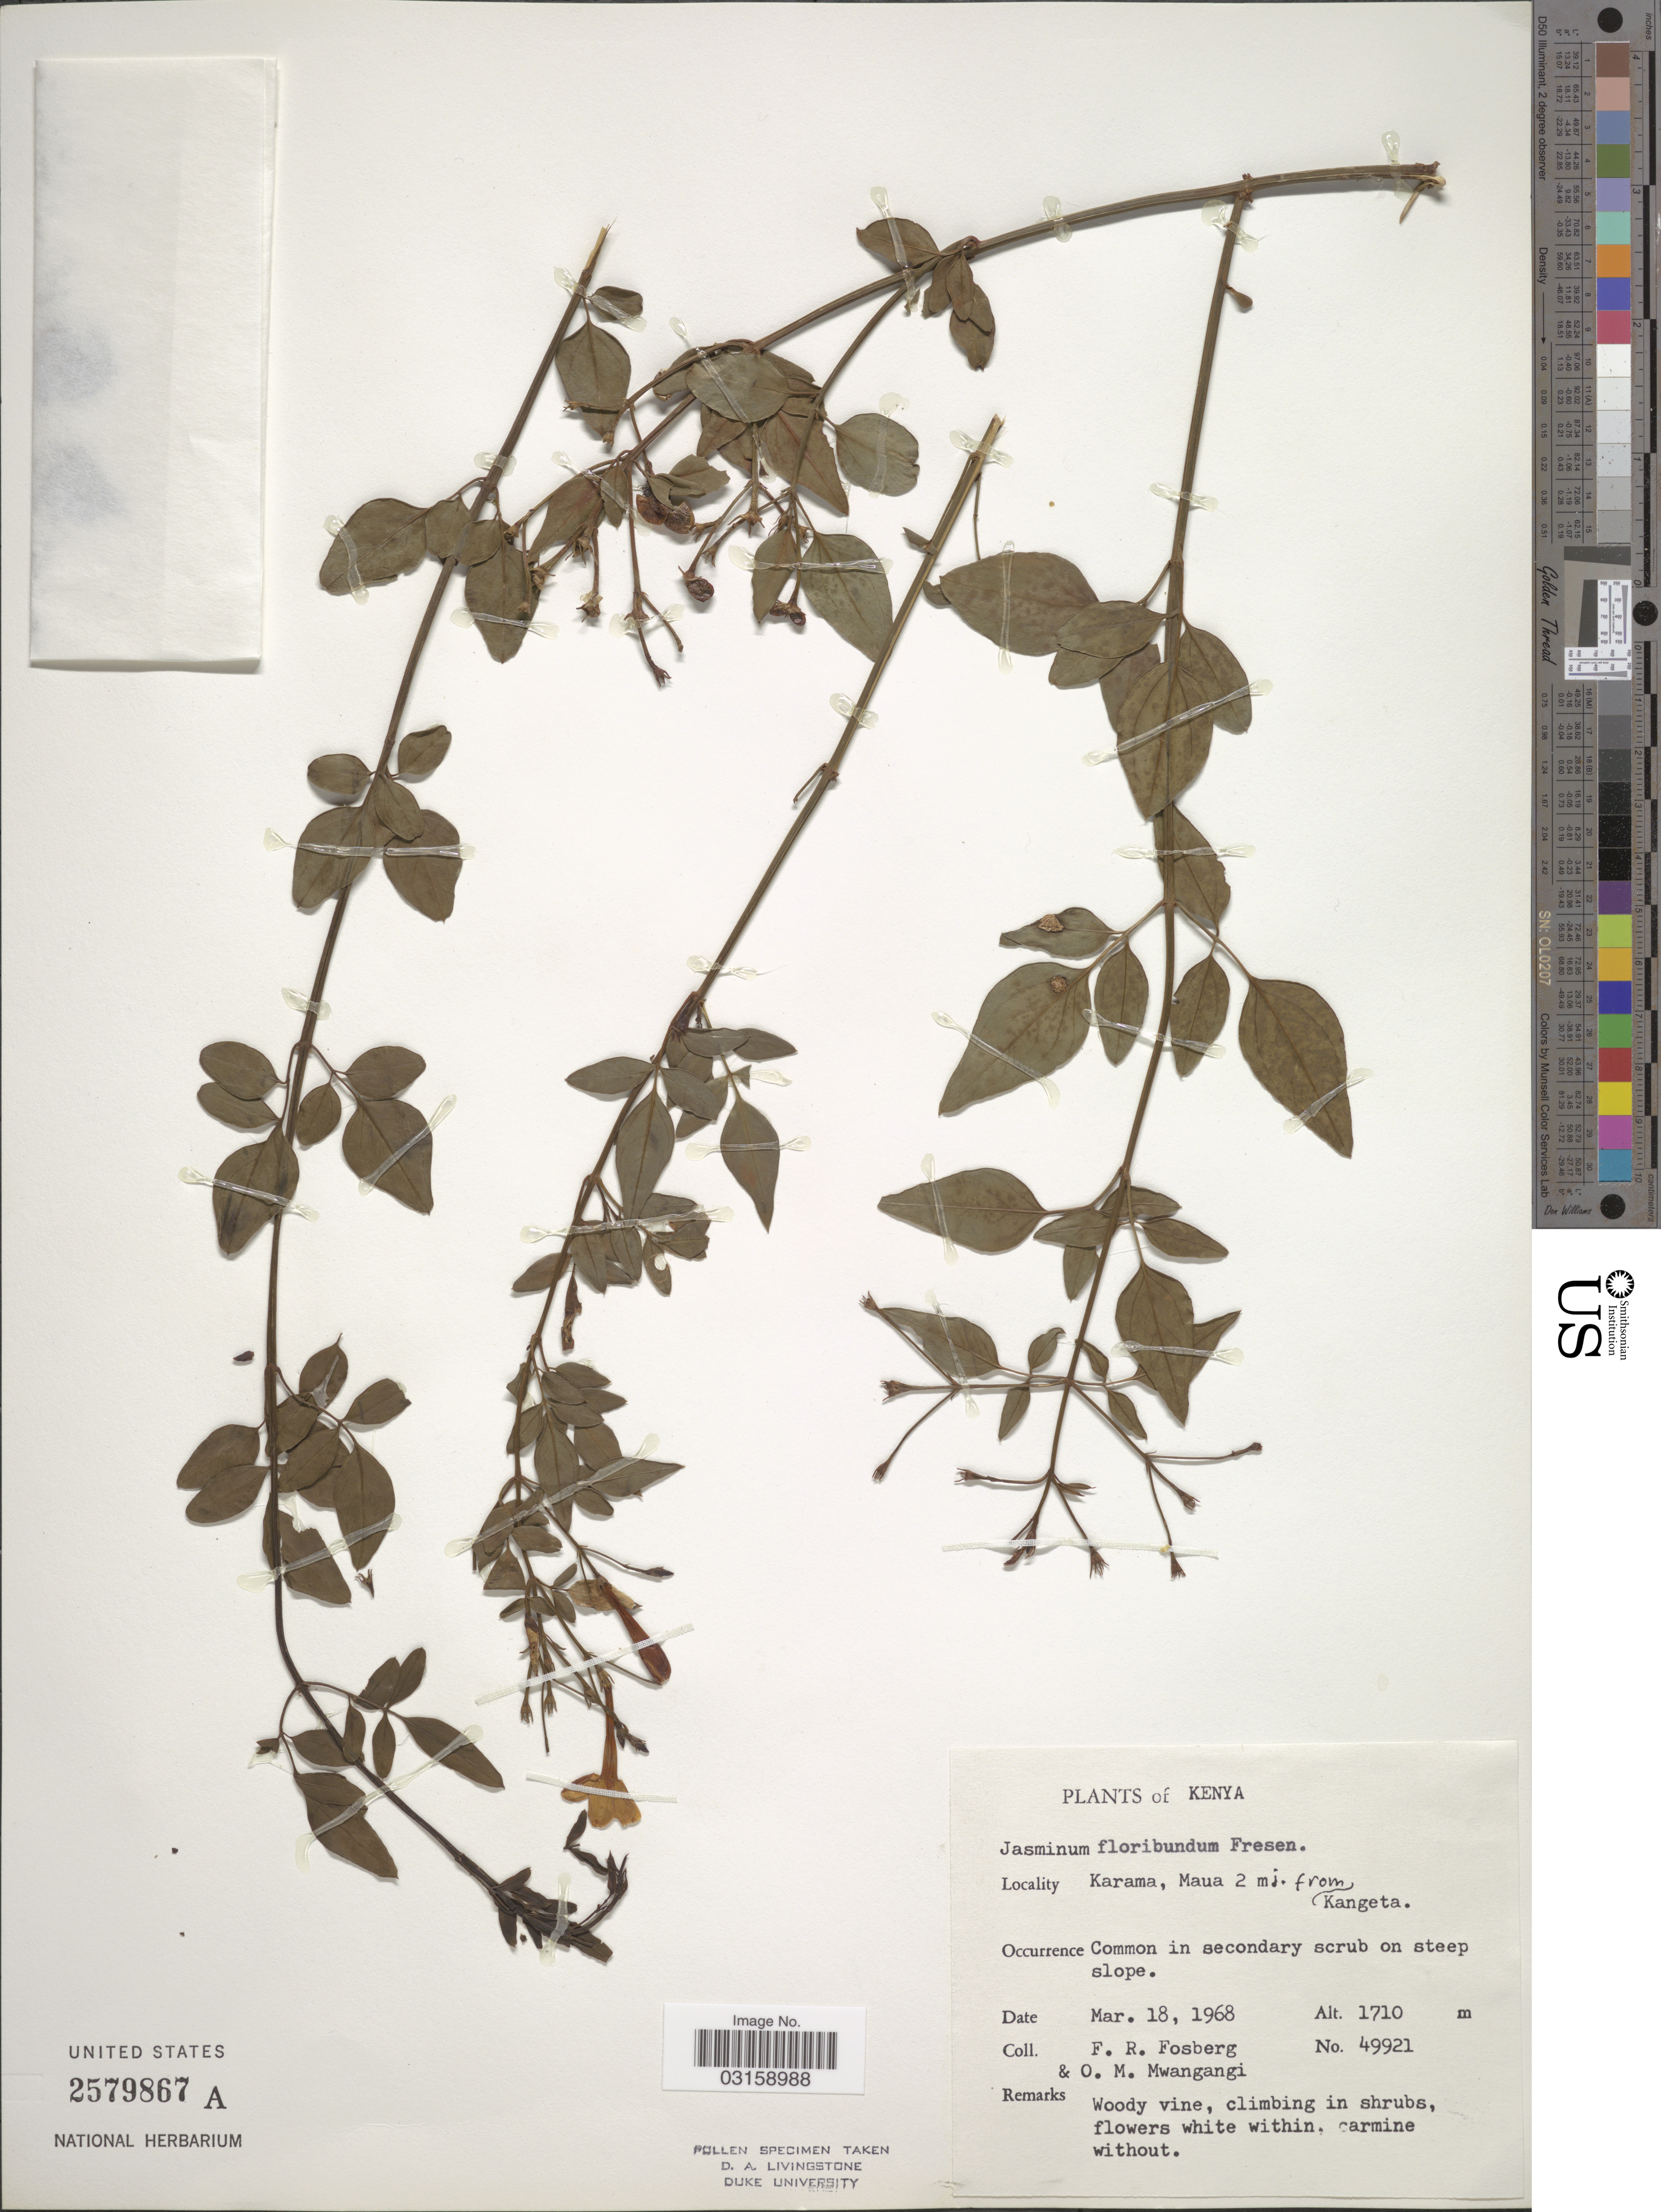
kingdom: Plantae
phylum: Tracheophyta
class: Magnoliopsida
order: Lamiales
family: Oleaceae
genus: Jasminum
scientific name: Jasminum floribundum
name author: R. Br. ex Fresen.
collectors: F. R. Fosberg & O. M. Mwangangi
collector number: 49921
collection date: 1968-03-18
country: Kenya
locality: Karama, Maua 2 mi. from Kangeta.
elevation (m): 1710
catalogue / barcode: US 2579867A